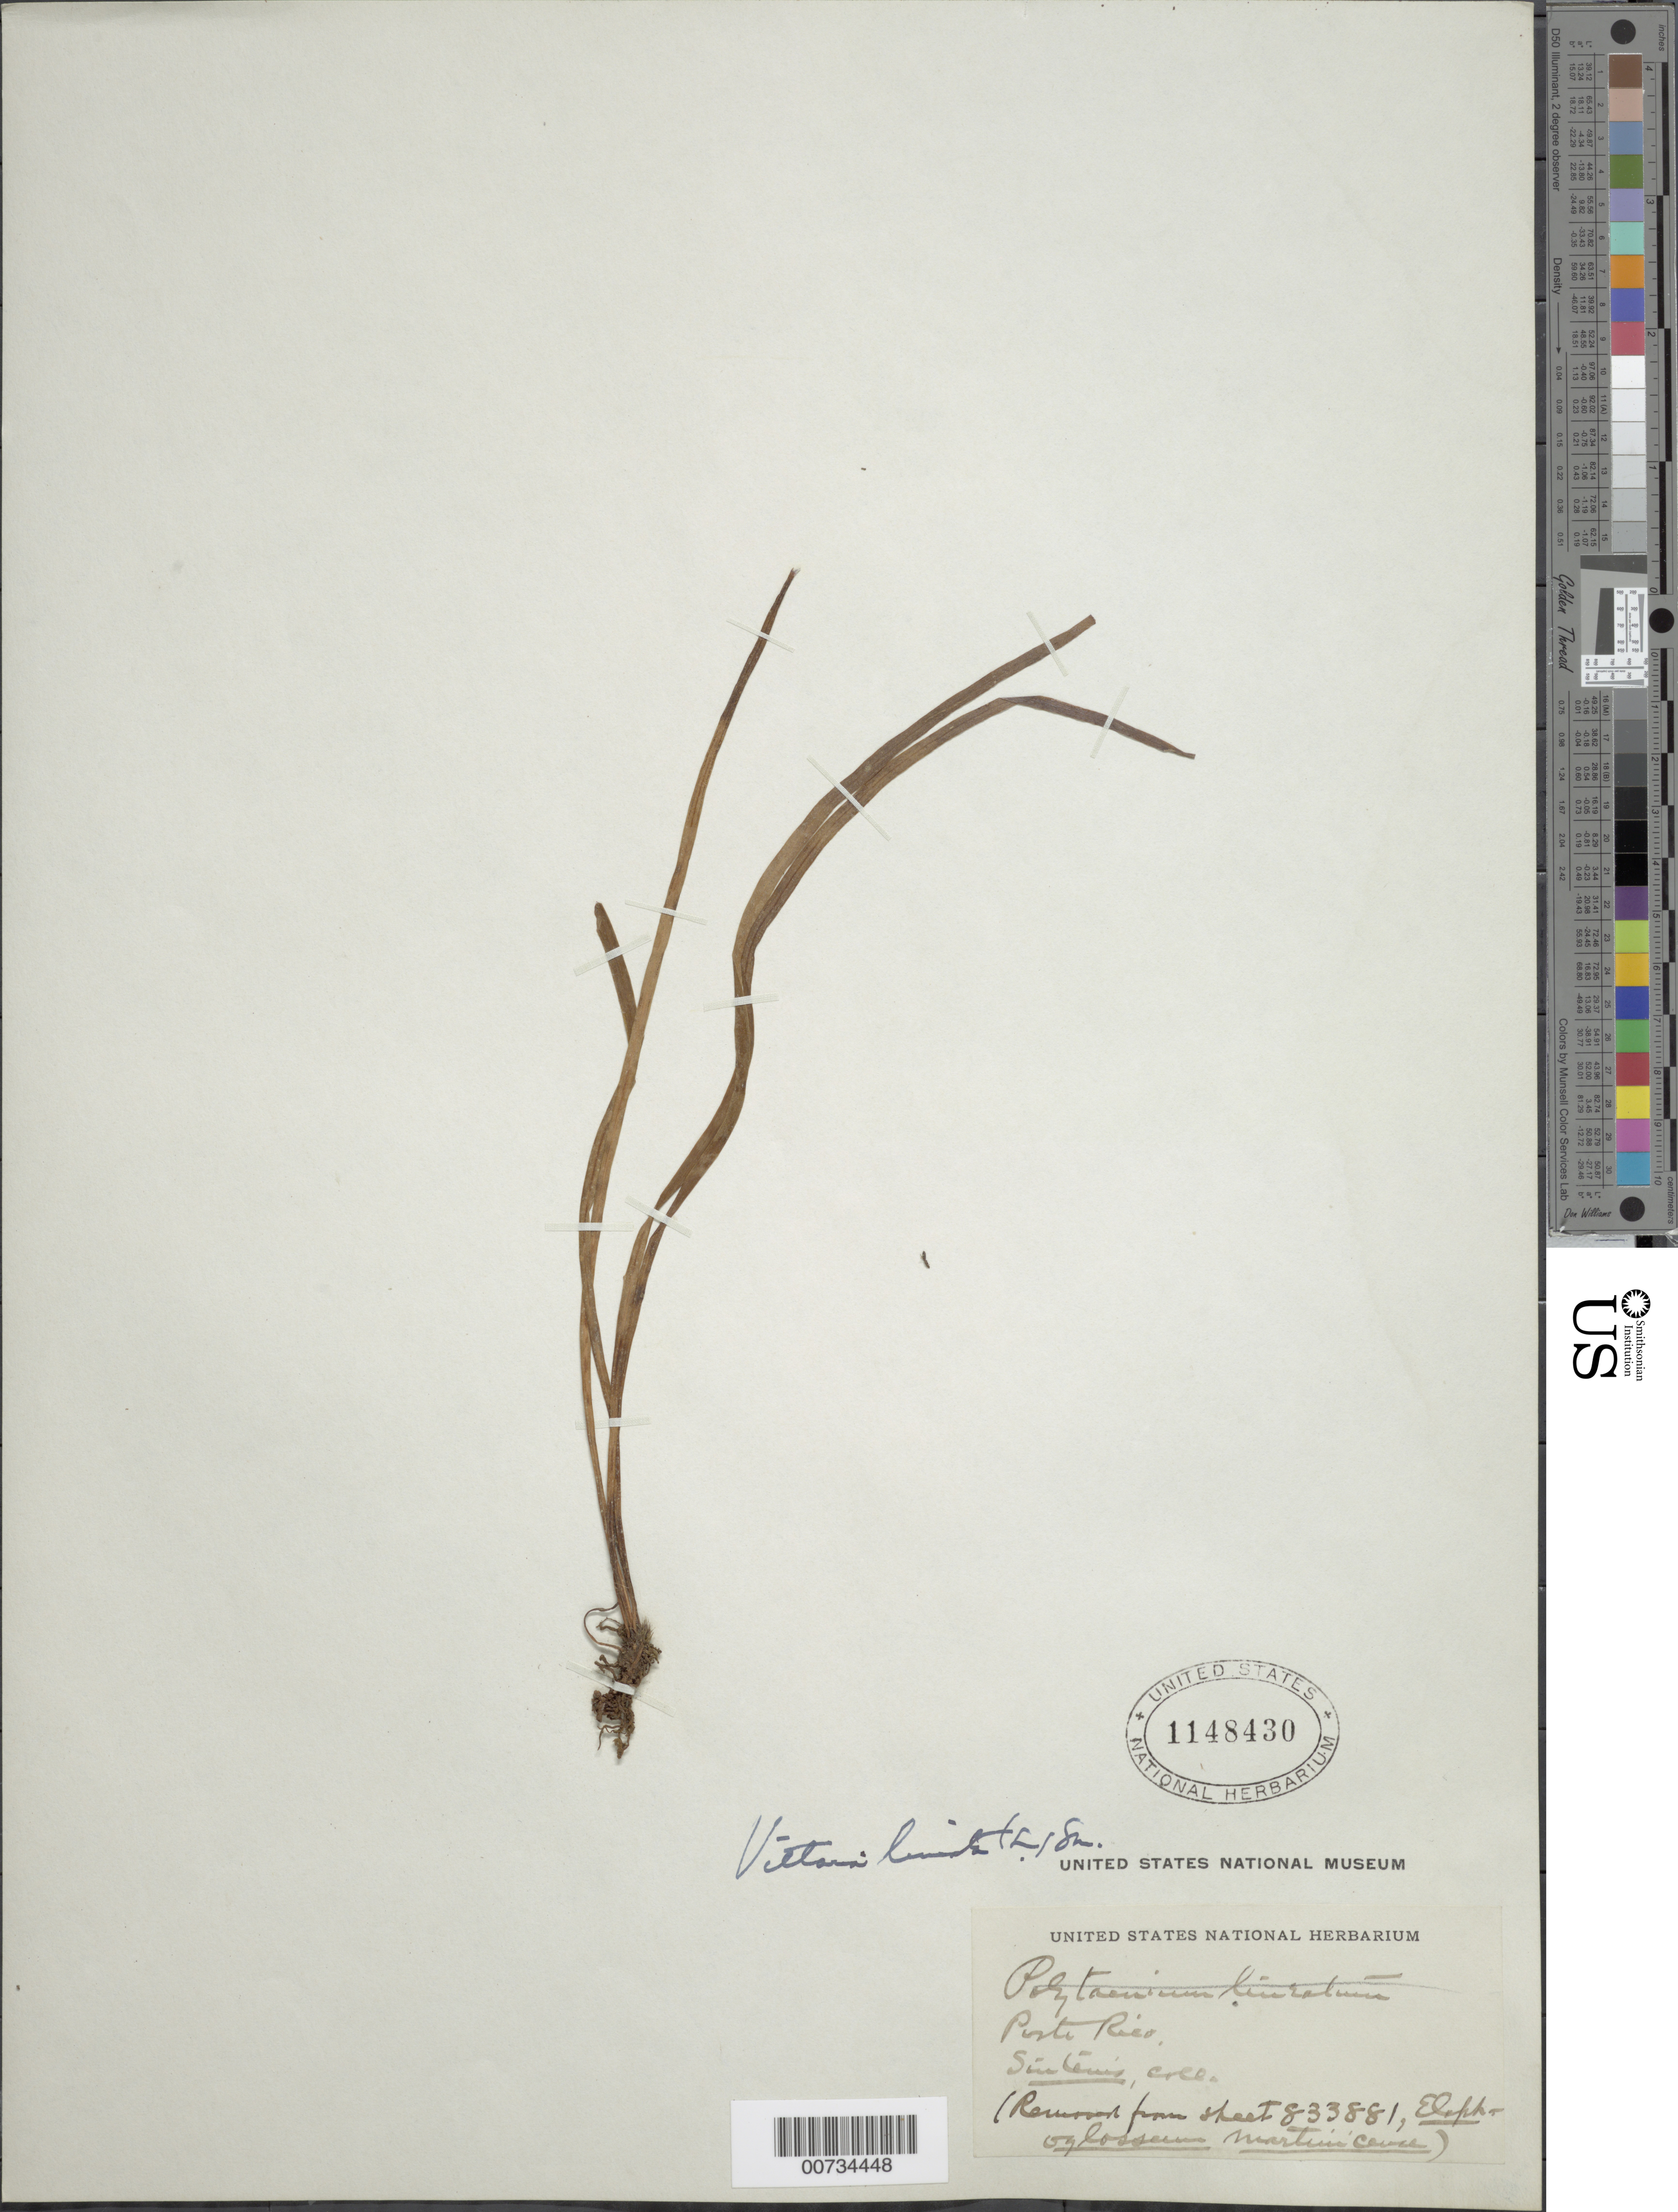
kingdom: Plantae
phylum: Tracheophyta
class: Polypodiopsida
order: Polypodiales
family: Pteridaceae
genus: Vittaria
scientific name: Vittaria lineata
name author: (L.) Sm.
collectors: P. Sintenis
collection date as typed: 1885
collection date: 1885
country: Puerto Rico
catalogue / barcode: US 1148430